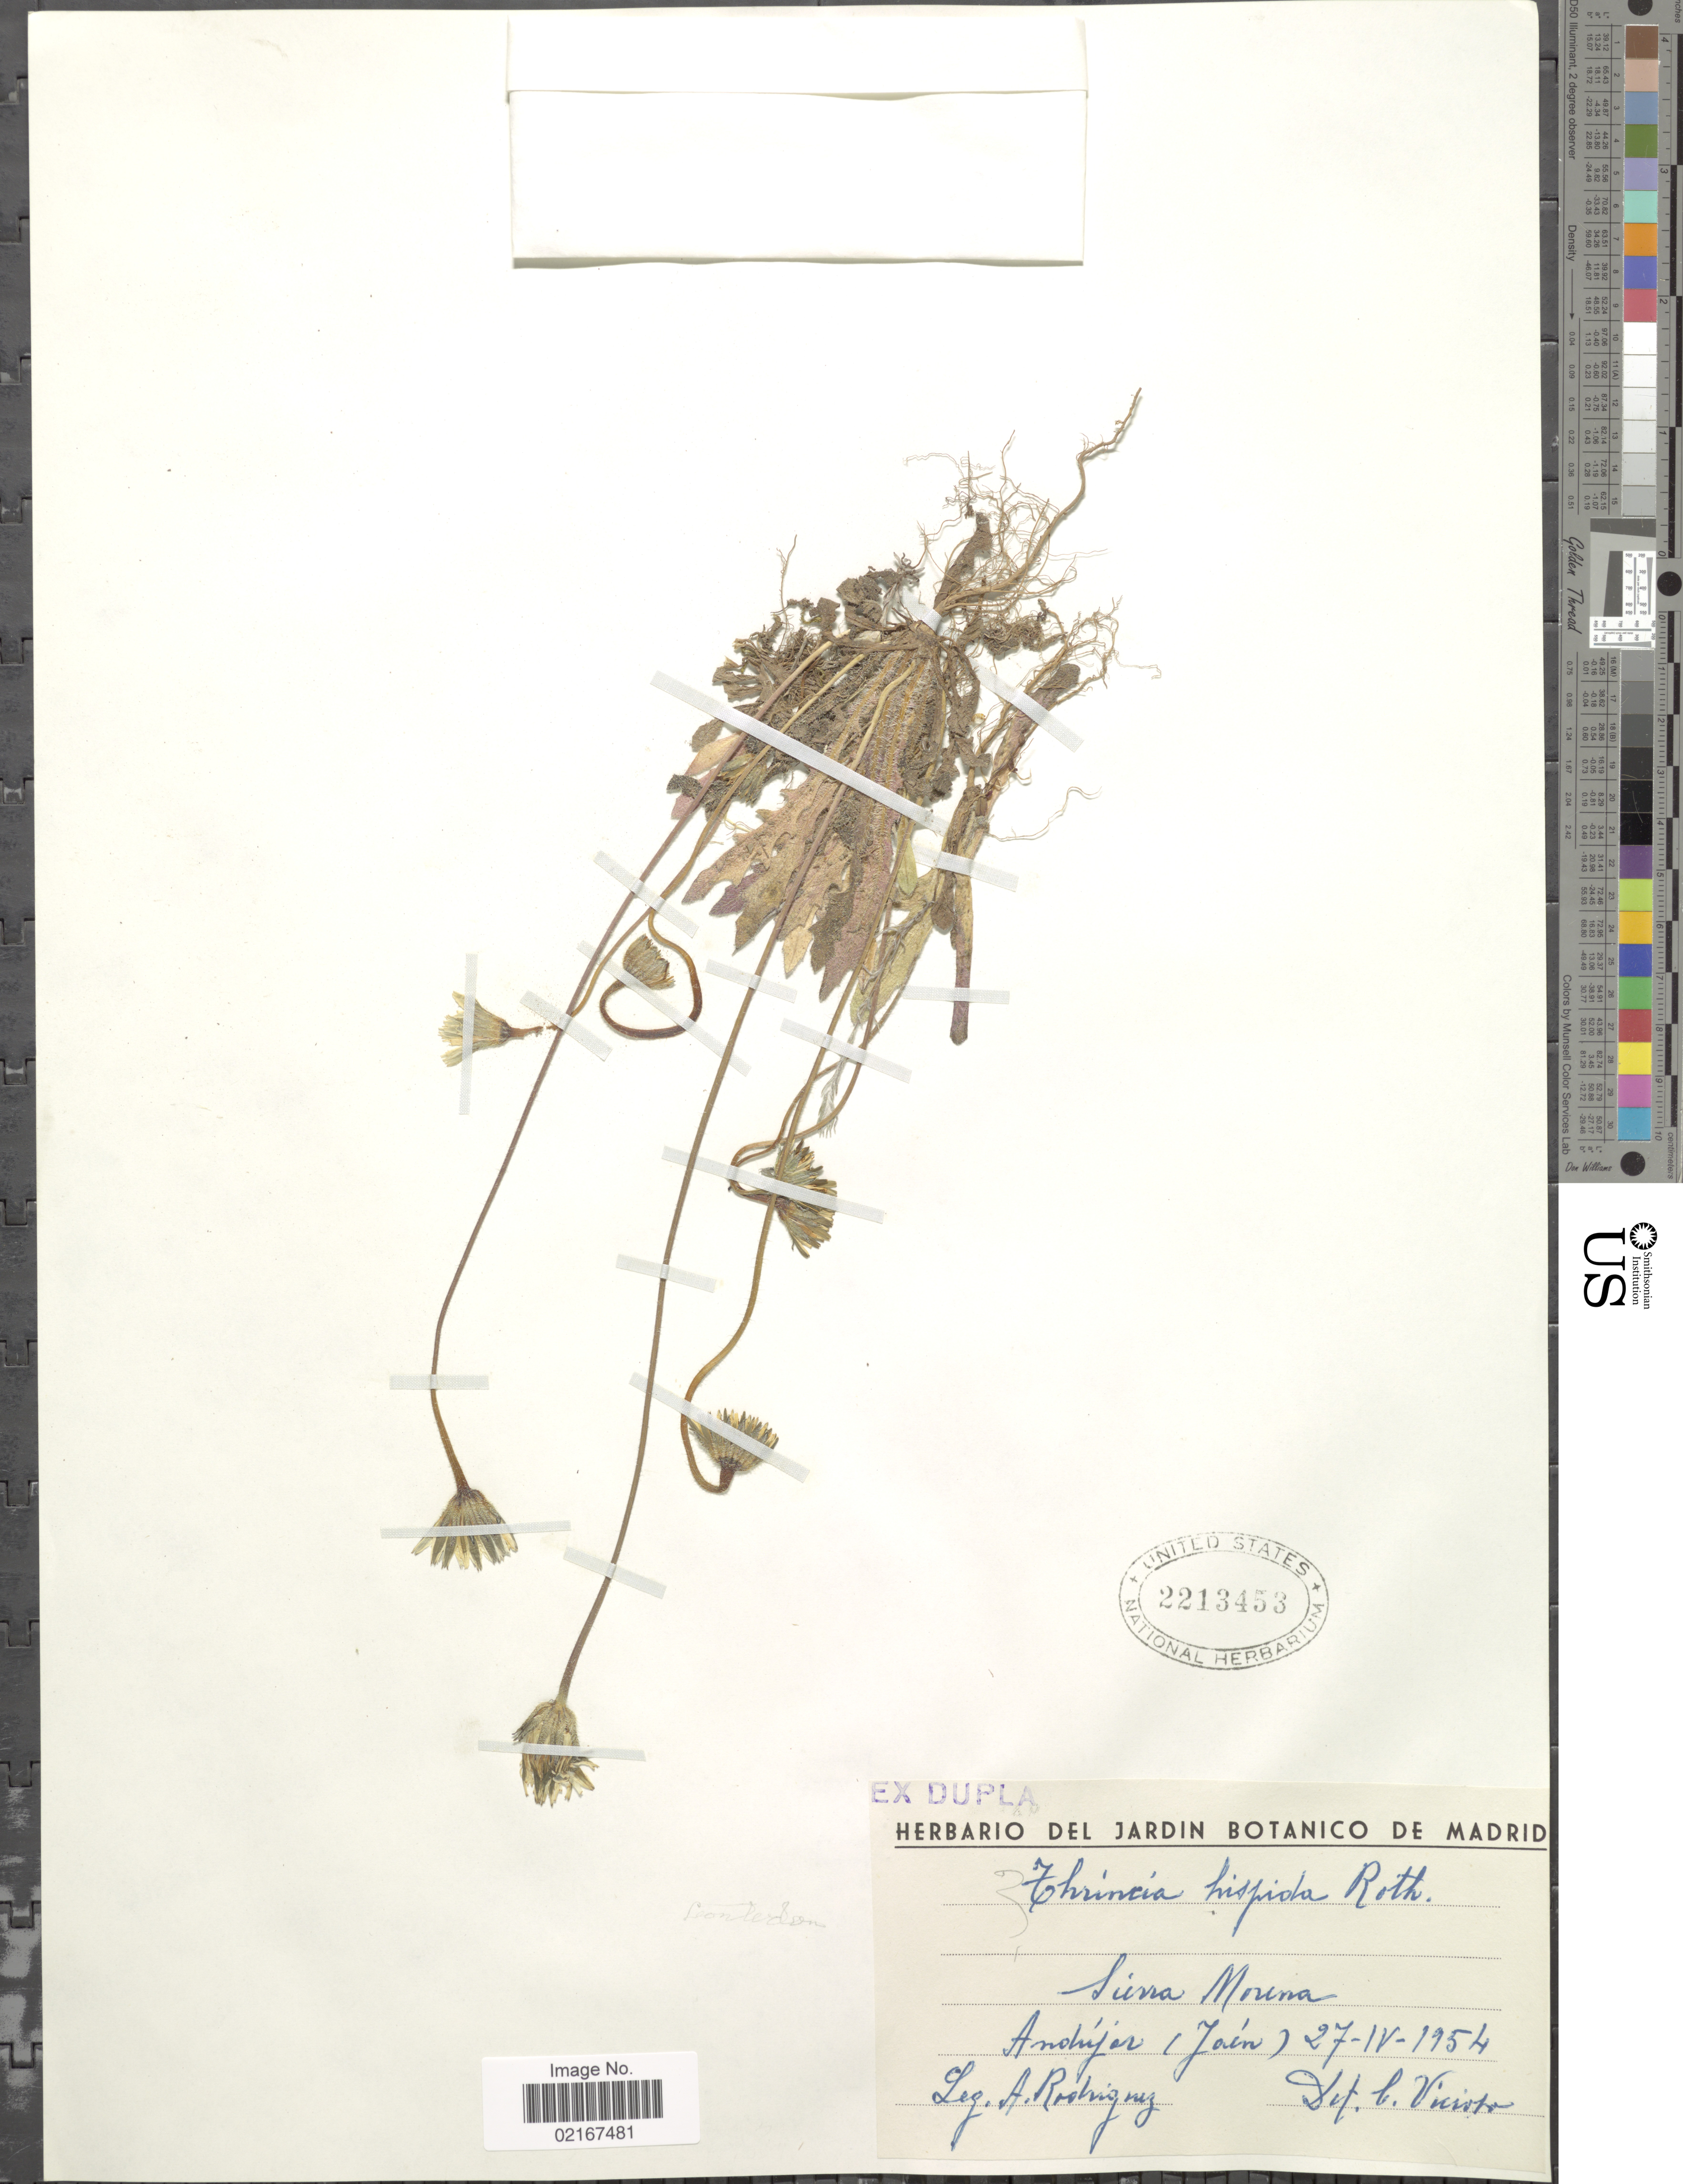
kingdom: Plantae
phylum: Tracheophyta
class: Magnoliopsida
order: Asterales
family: Asteraceae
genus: Leontodon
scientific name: Leontodon hispidus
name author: L.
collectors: A. Rodriguez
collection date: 1954-04-27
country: Spain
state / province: Andalucia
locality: Sierra Morena, Andújar (Jaén)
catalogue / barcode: US 2213453